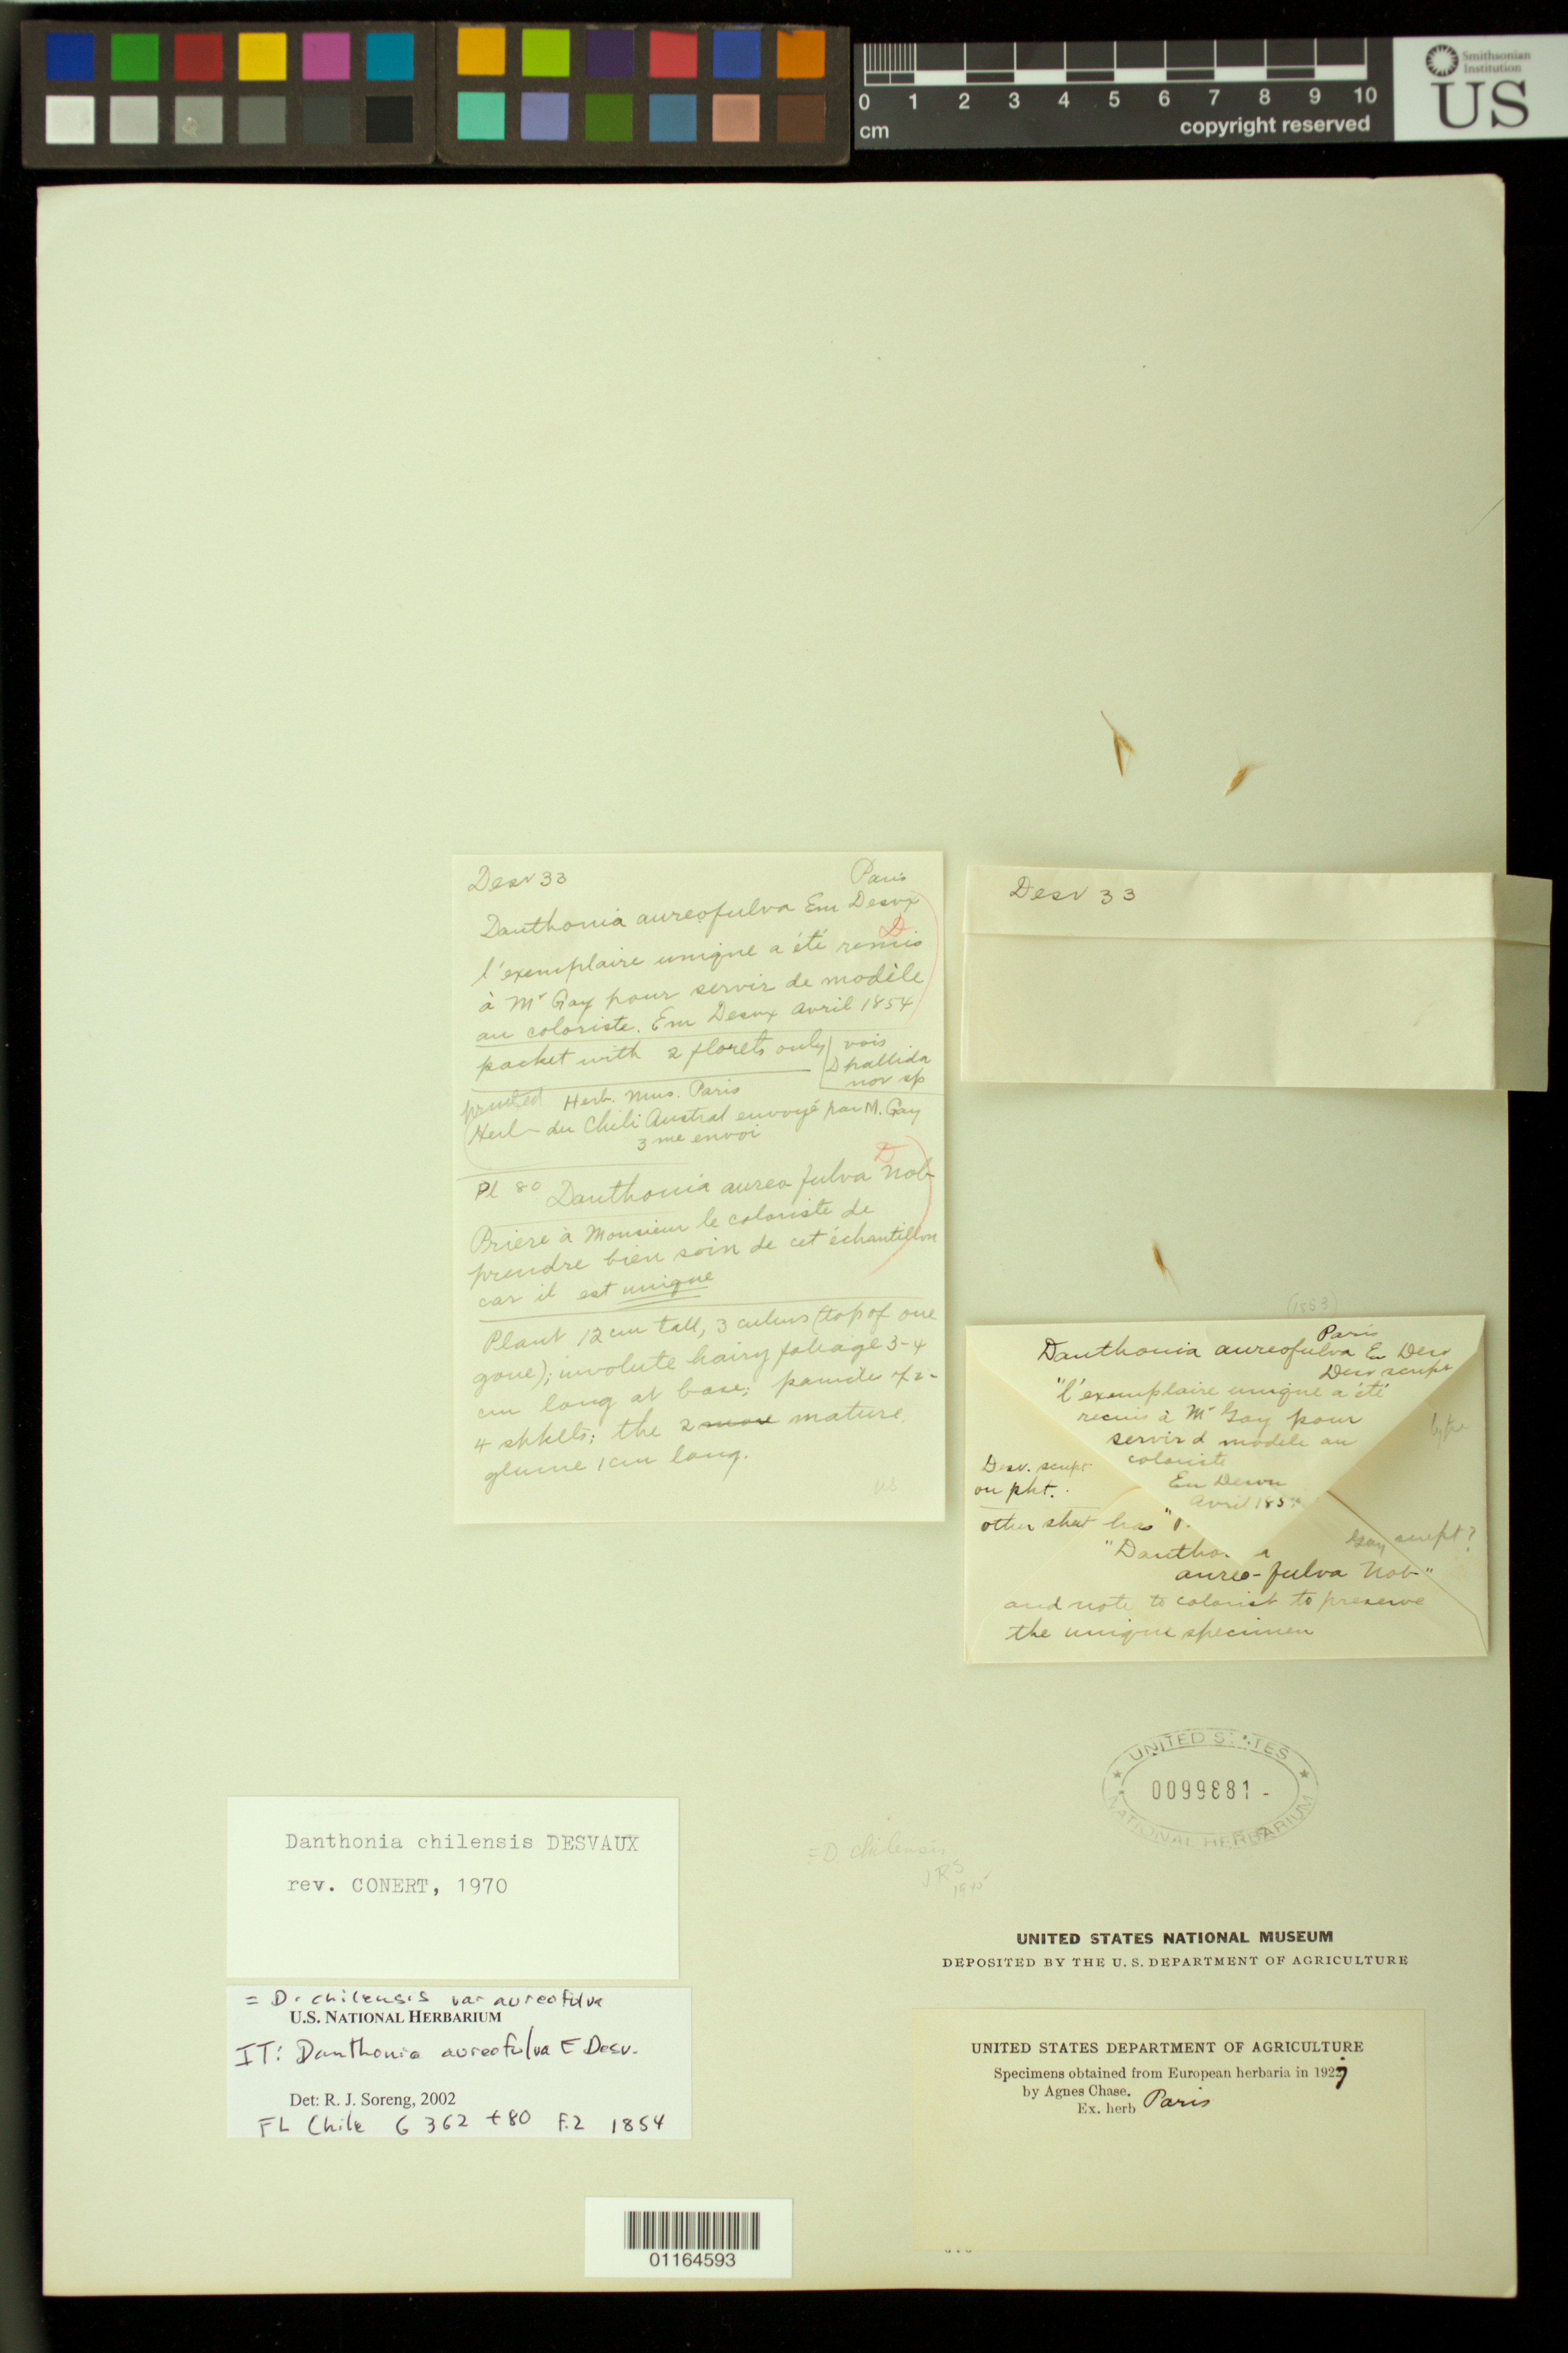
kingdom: Plantae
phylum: Tracheophyta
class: Liliopsida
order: Poales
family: Poaceae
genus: Danthonia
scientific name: Danthonia aureofulva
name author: É. Desv.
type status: Type Collection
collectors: ex herb. Desvaux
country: Chile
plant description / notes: Fragmentary material of type specimen(s?) ex herb. Paris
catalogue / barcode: US 99881